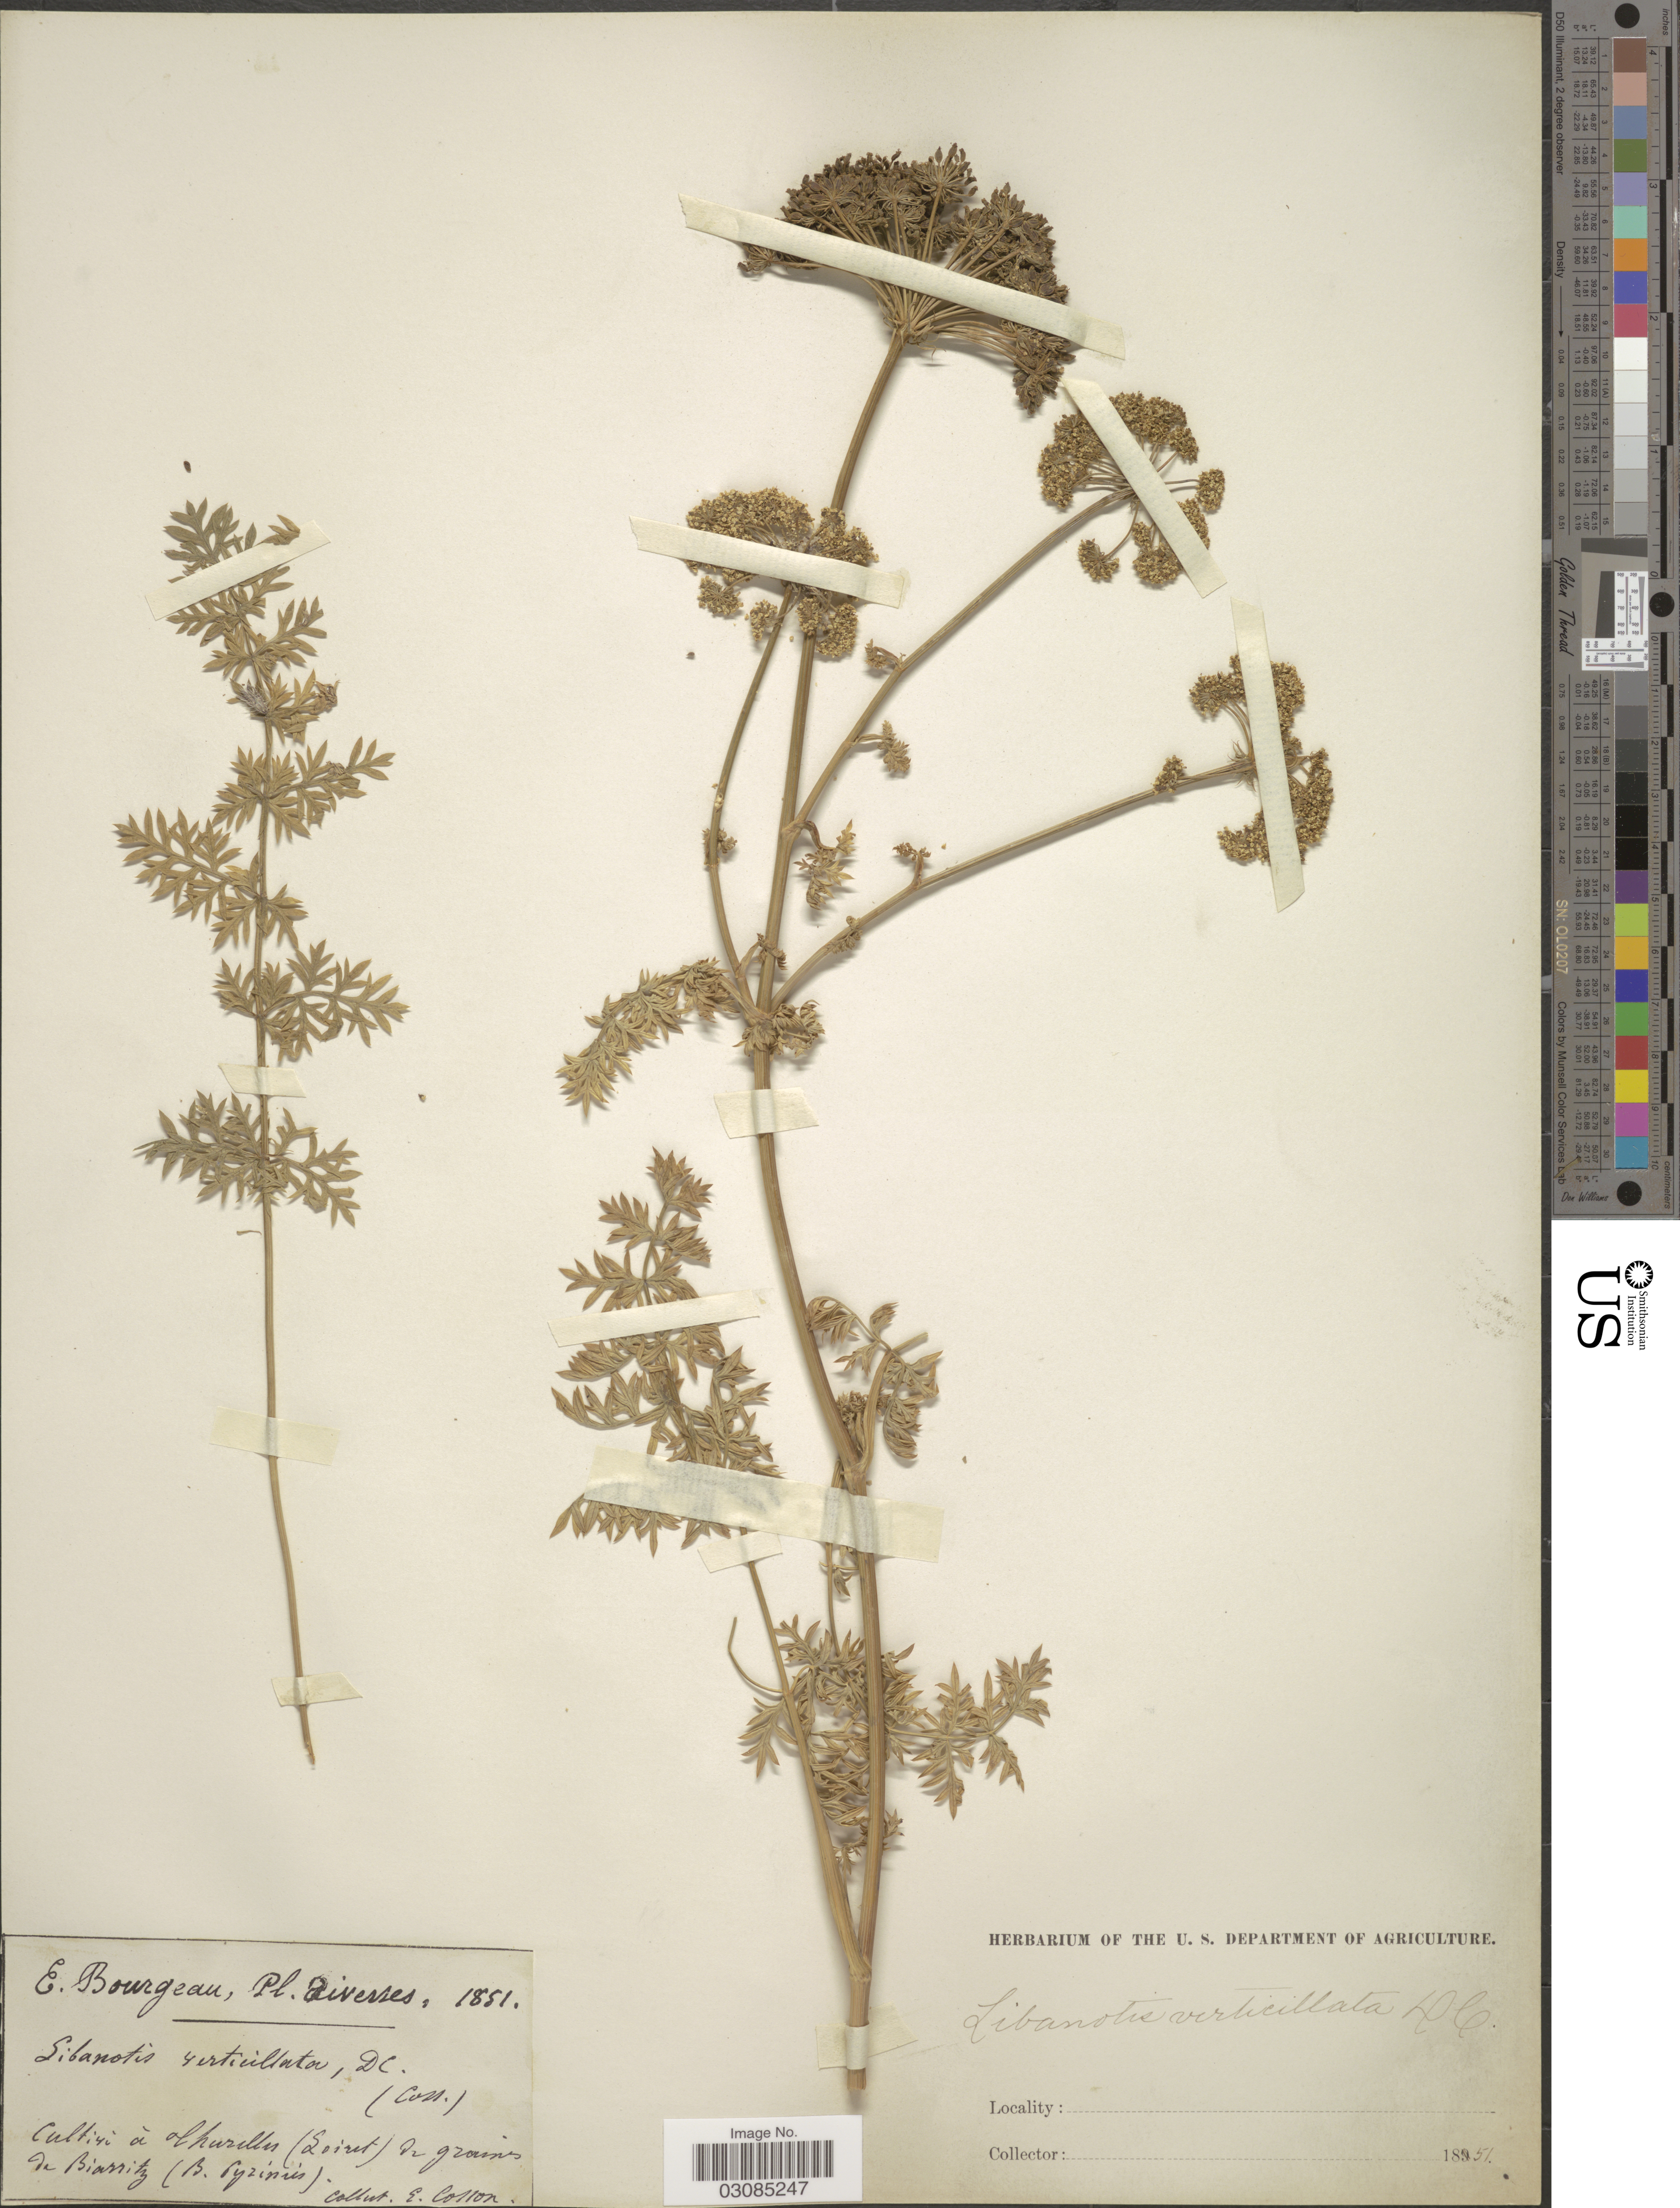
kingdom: Plantae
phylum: Tracheophyta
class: Magnoliopsida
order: Apiales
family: Apiaceae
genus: Carum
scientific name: Carum graecum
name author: Boiss. & Heldr.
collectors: E. Cosson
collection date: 1851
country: France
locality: Riveries. [interpreted] Cultivi á Thurelles (Loiret) de graines da Biarritz (B. Pyrinees).